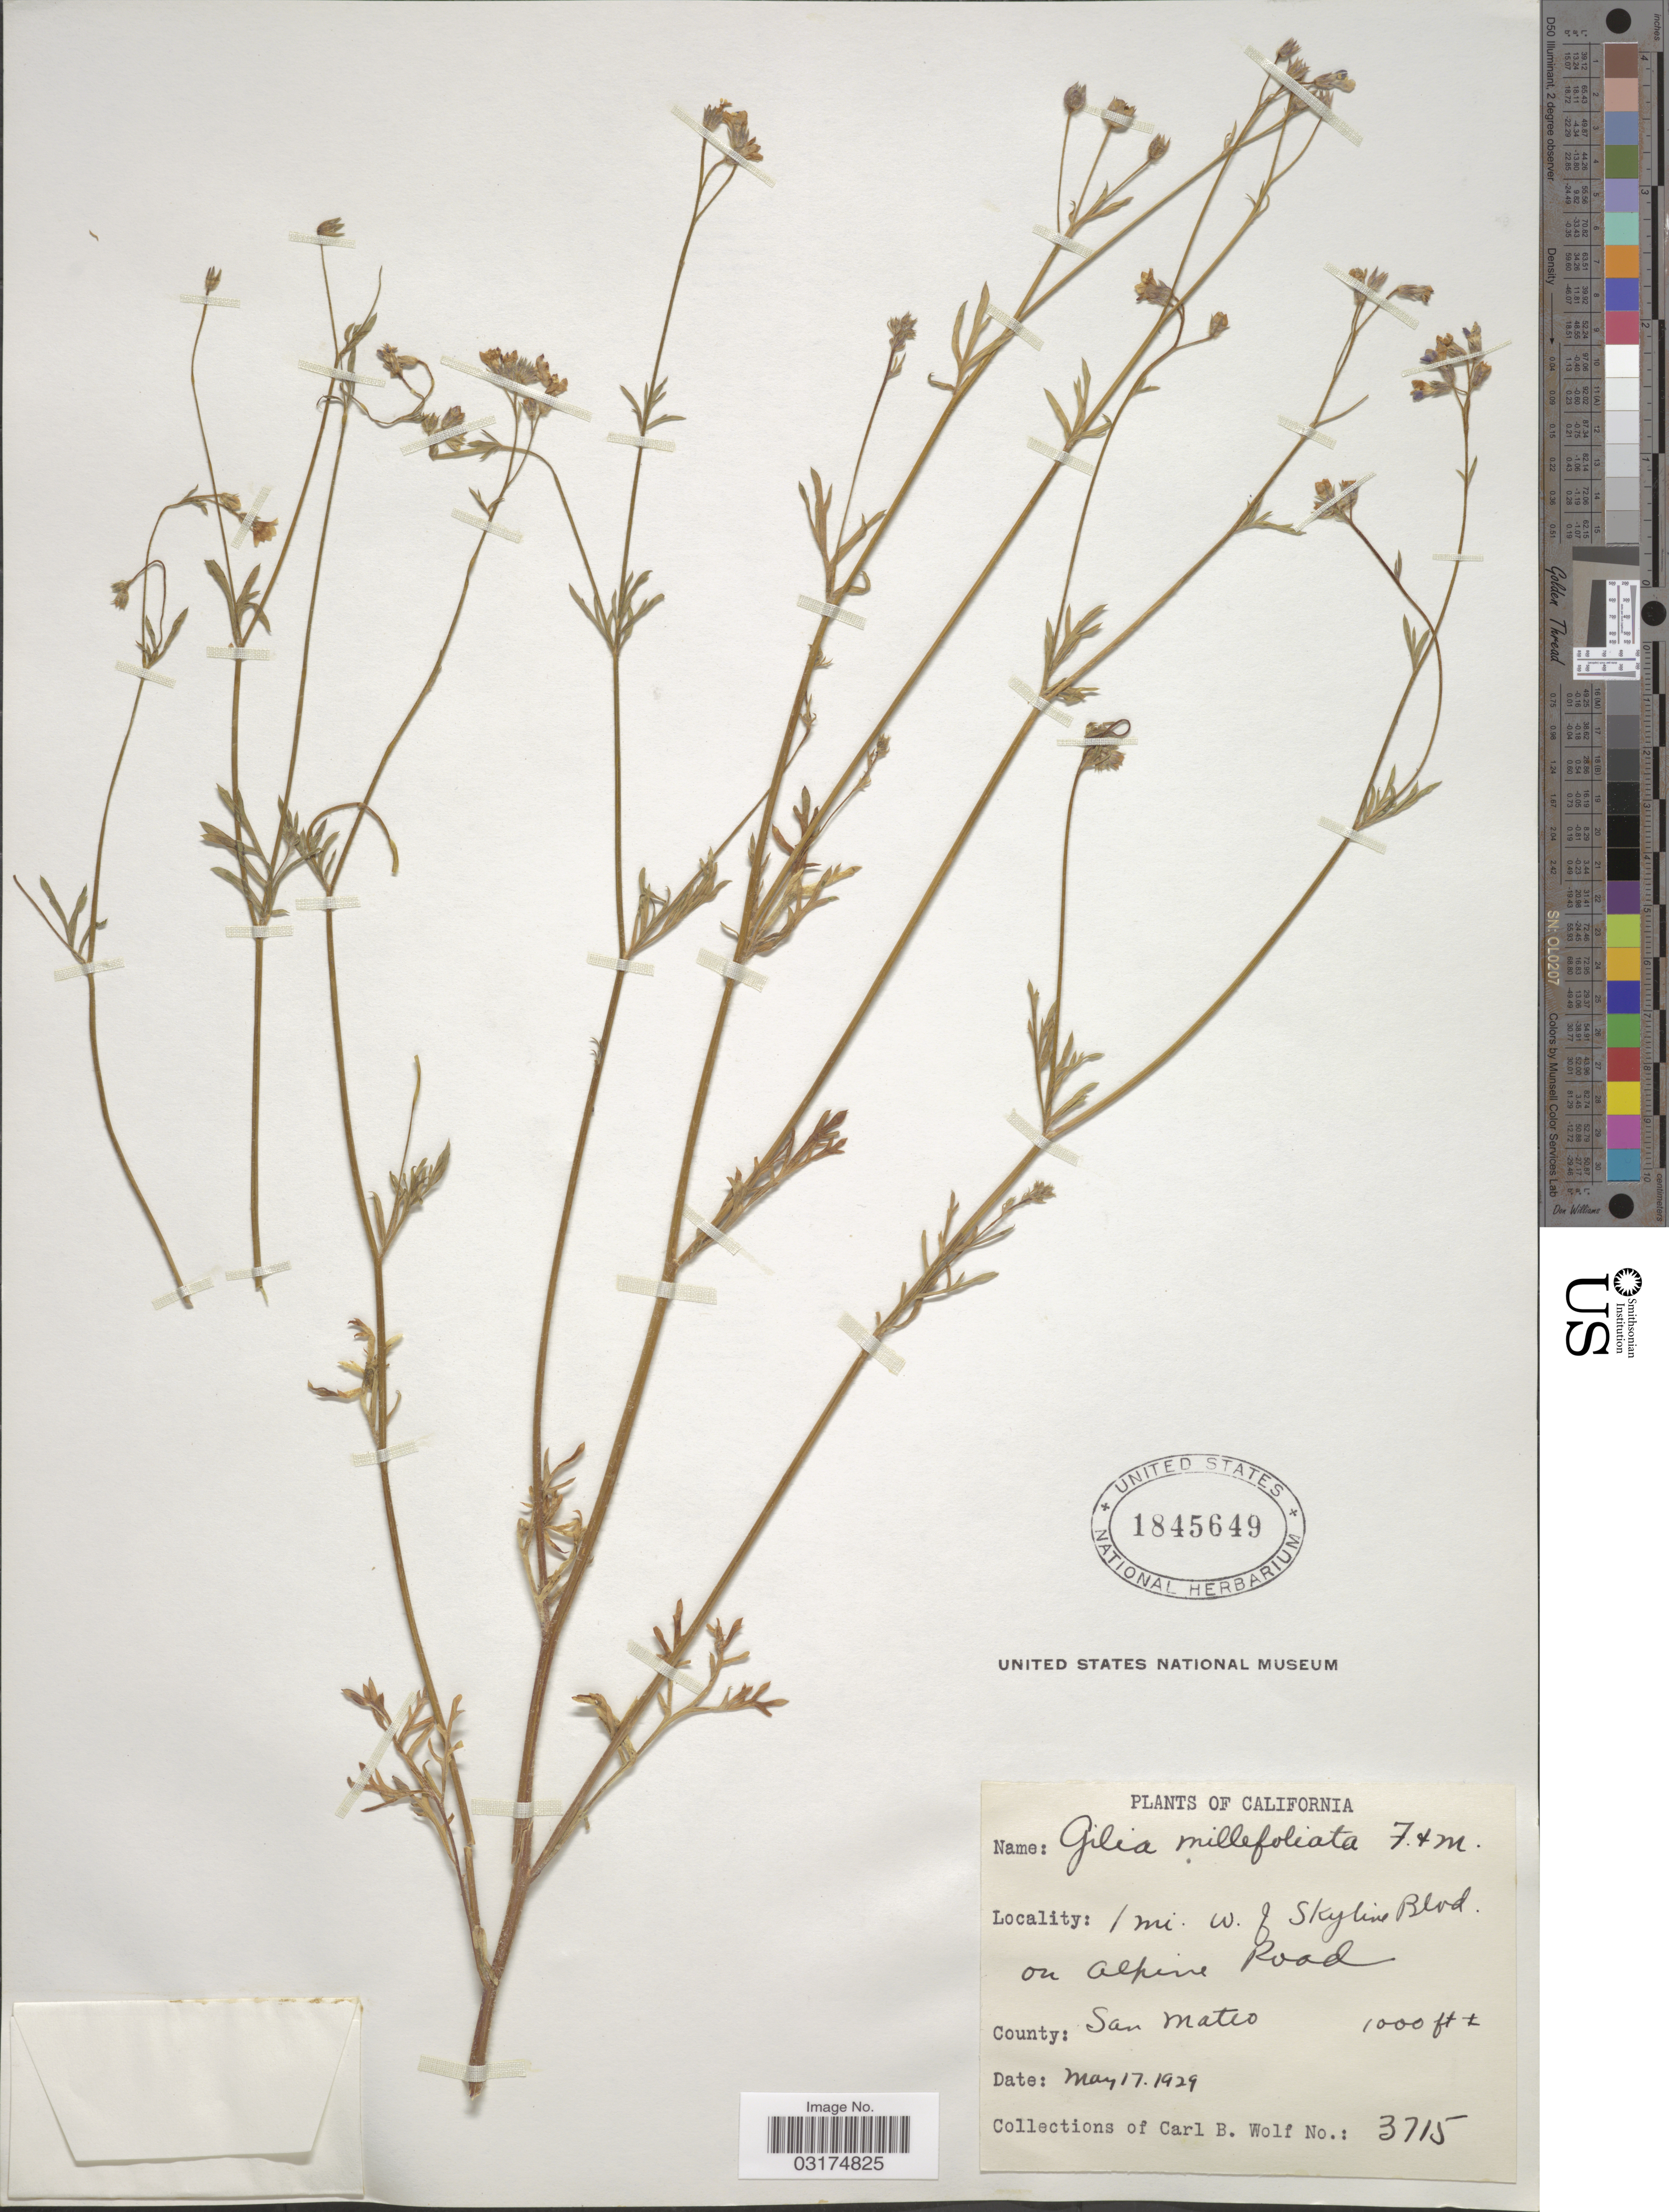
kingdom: Plantae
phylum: Tracheophyta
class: Magnoliopsida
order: Ericales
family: Polemoniaceae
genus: Gilia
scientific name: Gilia achilleifolia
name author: Benth.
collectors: C. B. Wolf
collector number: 3715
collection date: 1929-05-17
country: United States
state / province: California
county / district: San Mateo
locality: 1 mi. W. of Skyline Blvd on alpine Road. County: San Mateo.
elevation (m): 305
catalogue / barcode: US 1845649